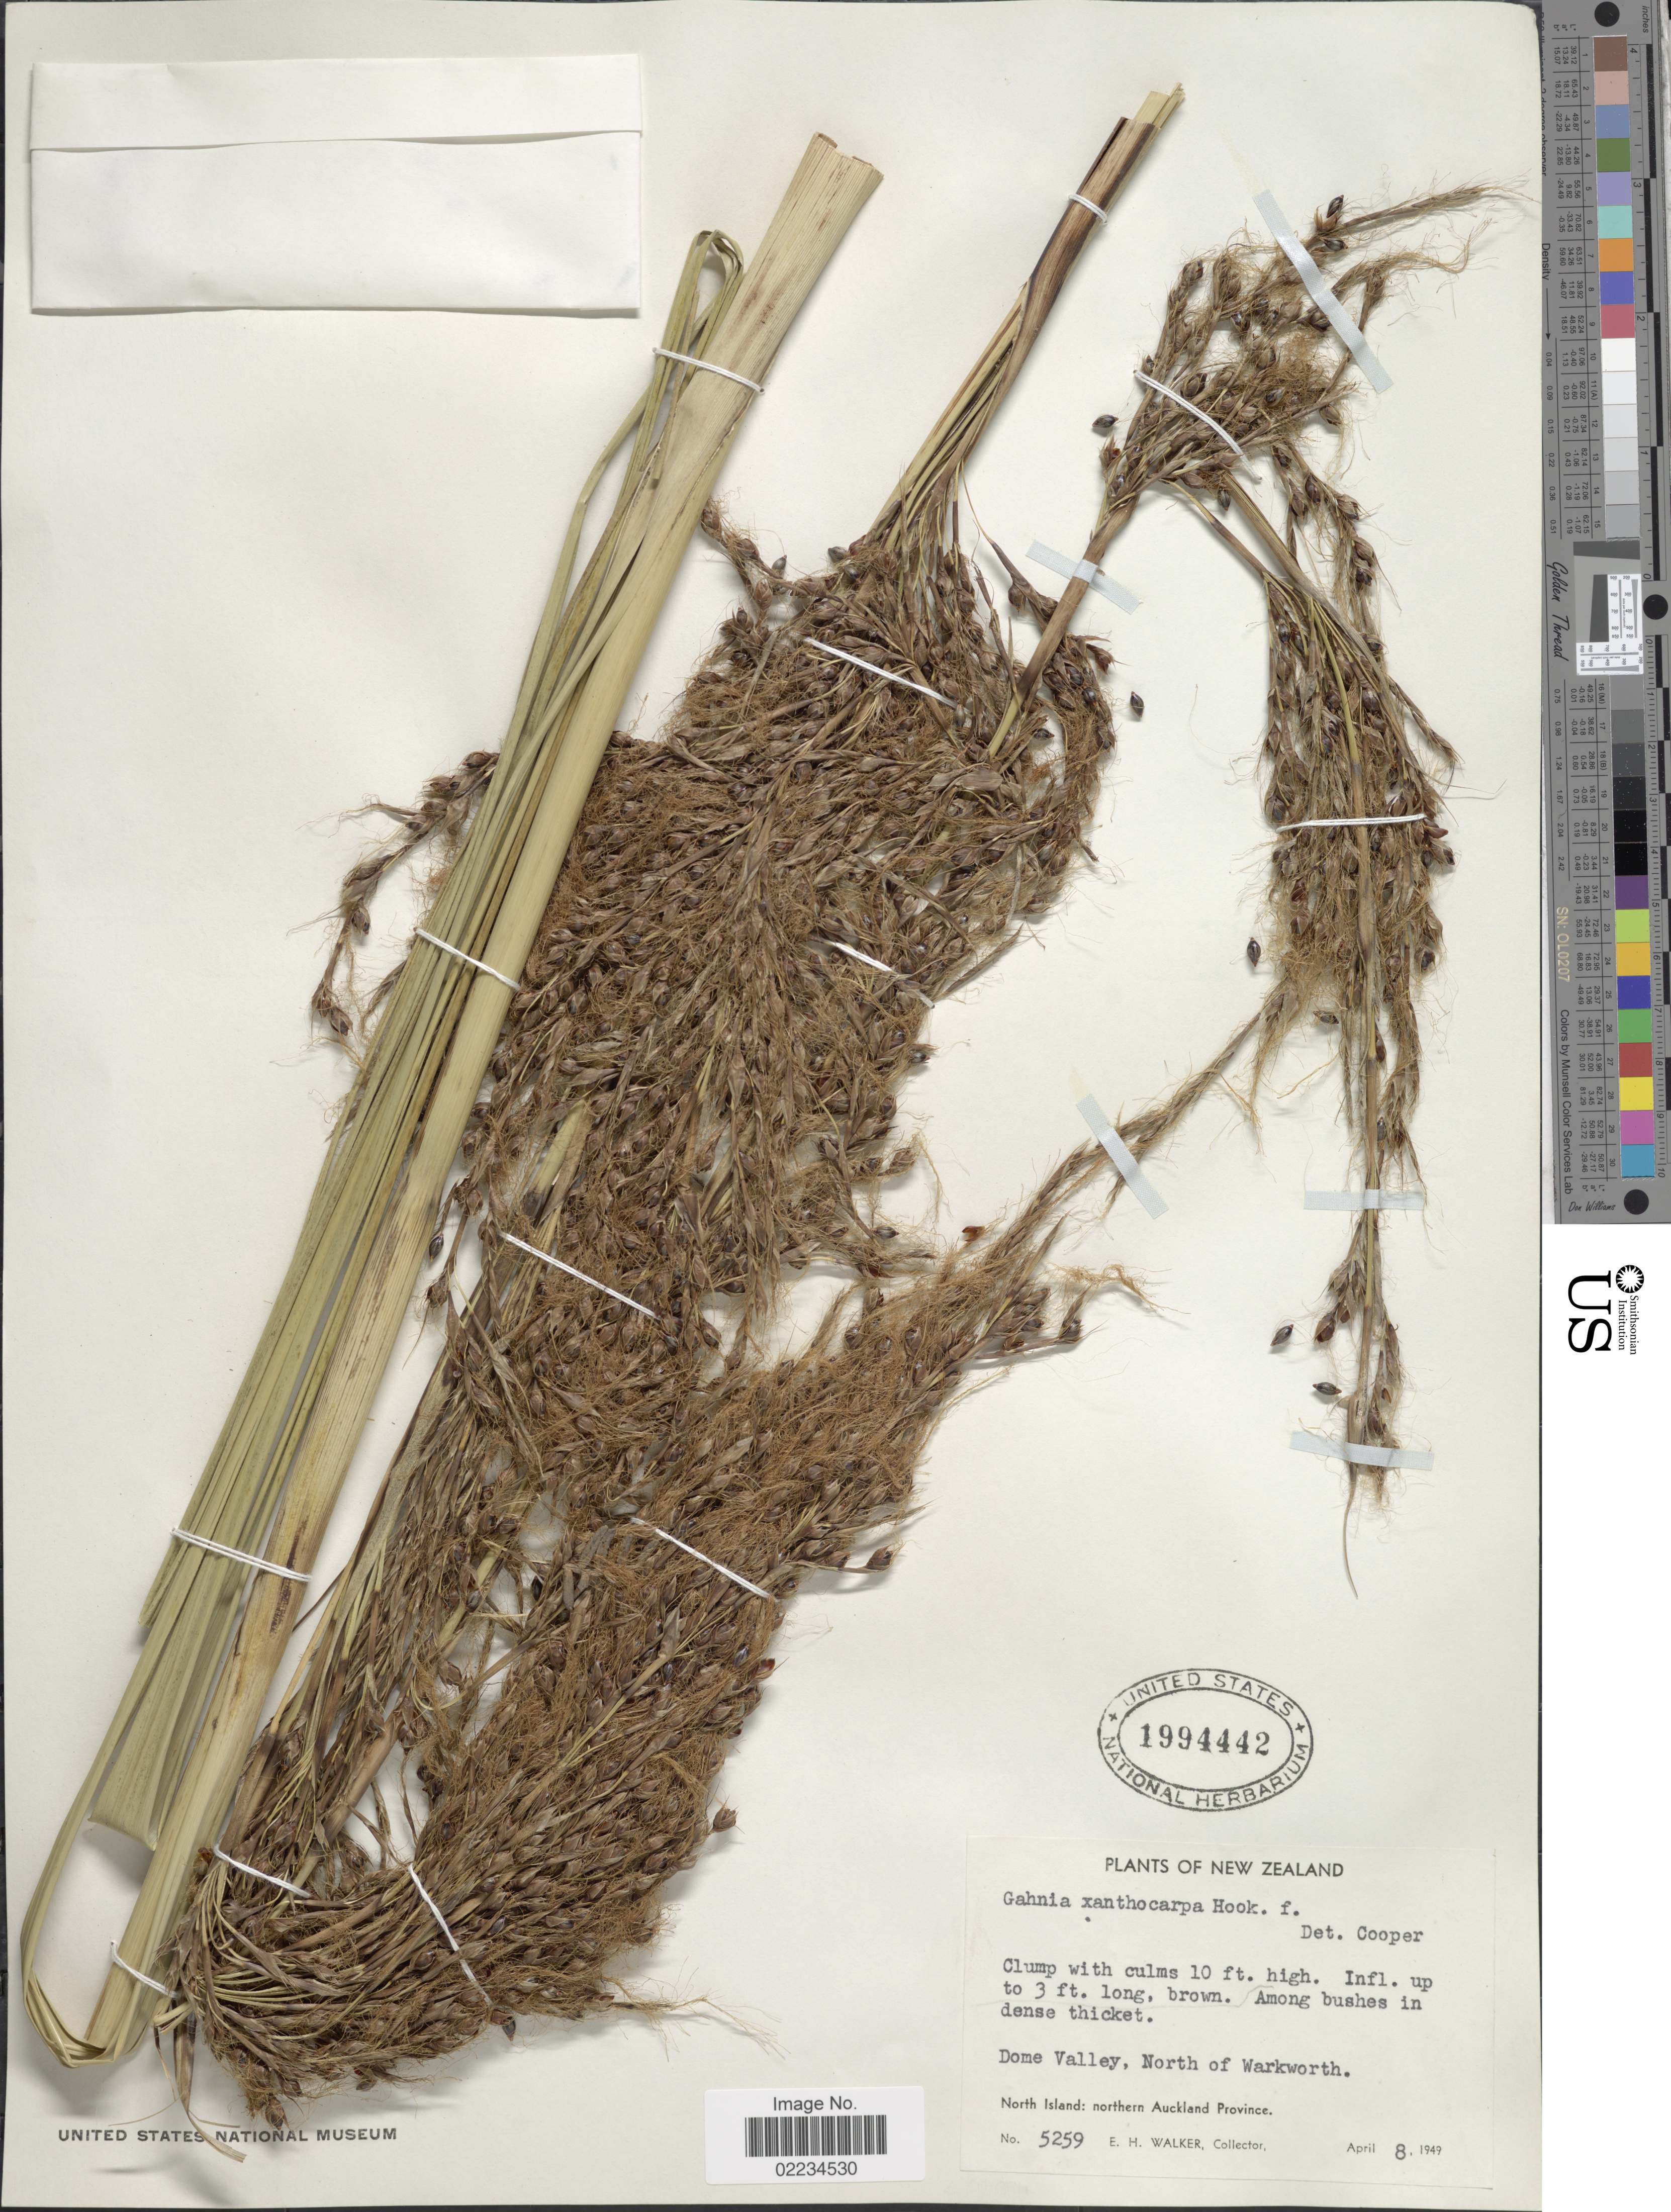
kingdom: Plantae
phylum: Tracheophyta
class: Liliopsida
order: Poales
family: Cyperaceae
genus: Gahnia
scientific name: Gahnia xanthocarpa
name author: (Hook. f.) Hook. f.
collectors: E. H. Walker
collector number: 5259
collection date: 1949-04-08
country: New Zealand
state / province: Auckland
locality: Dome Valley, North of Warkworth, North Island: northern Auckland Province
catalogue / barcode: US 1994442